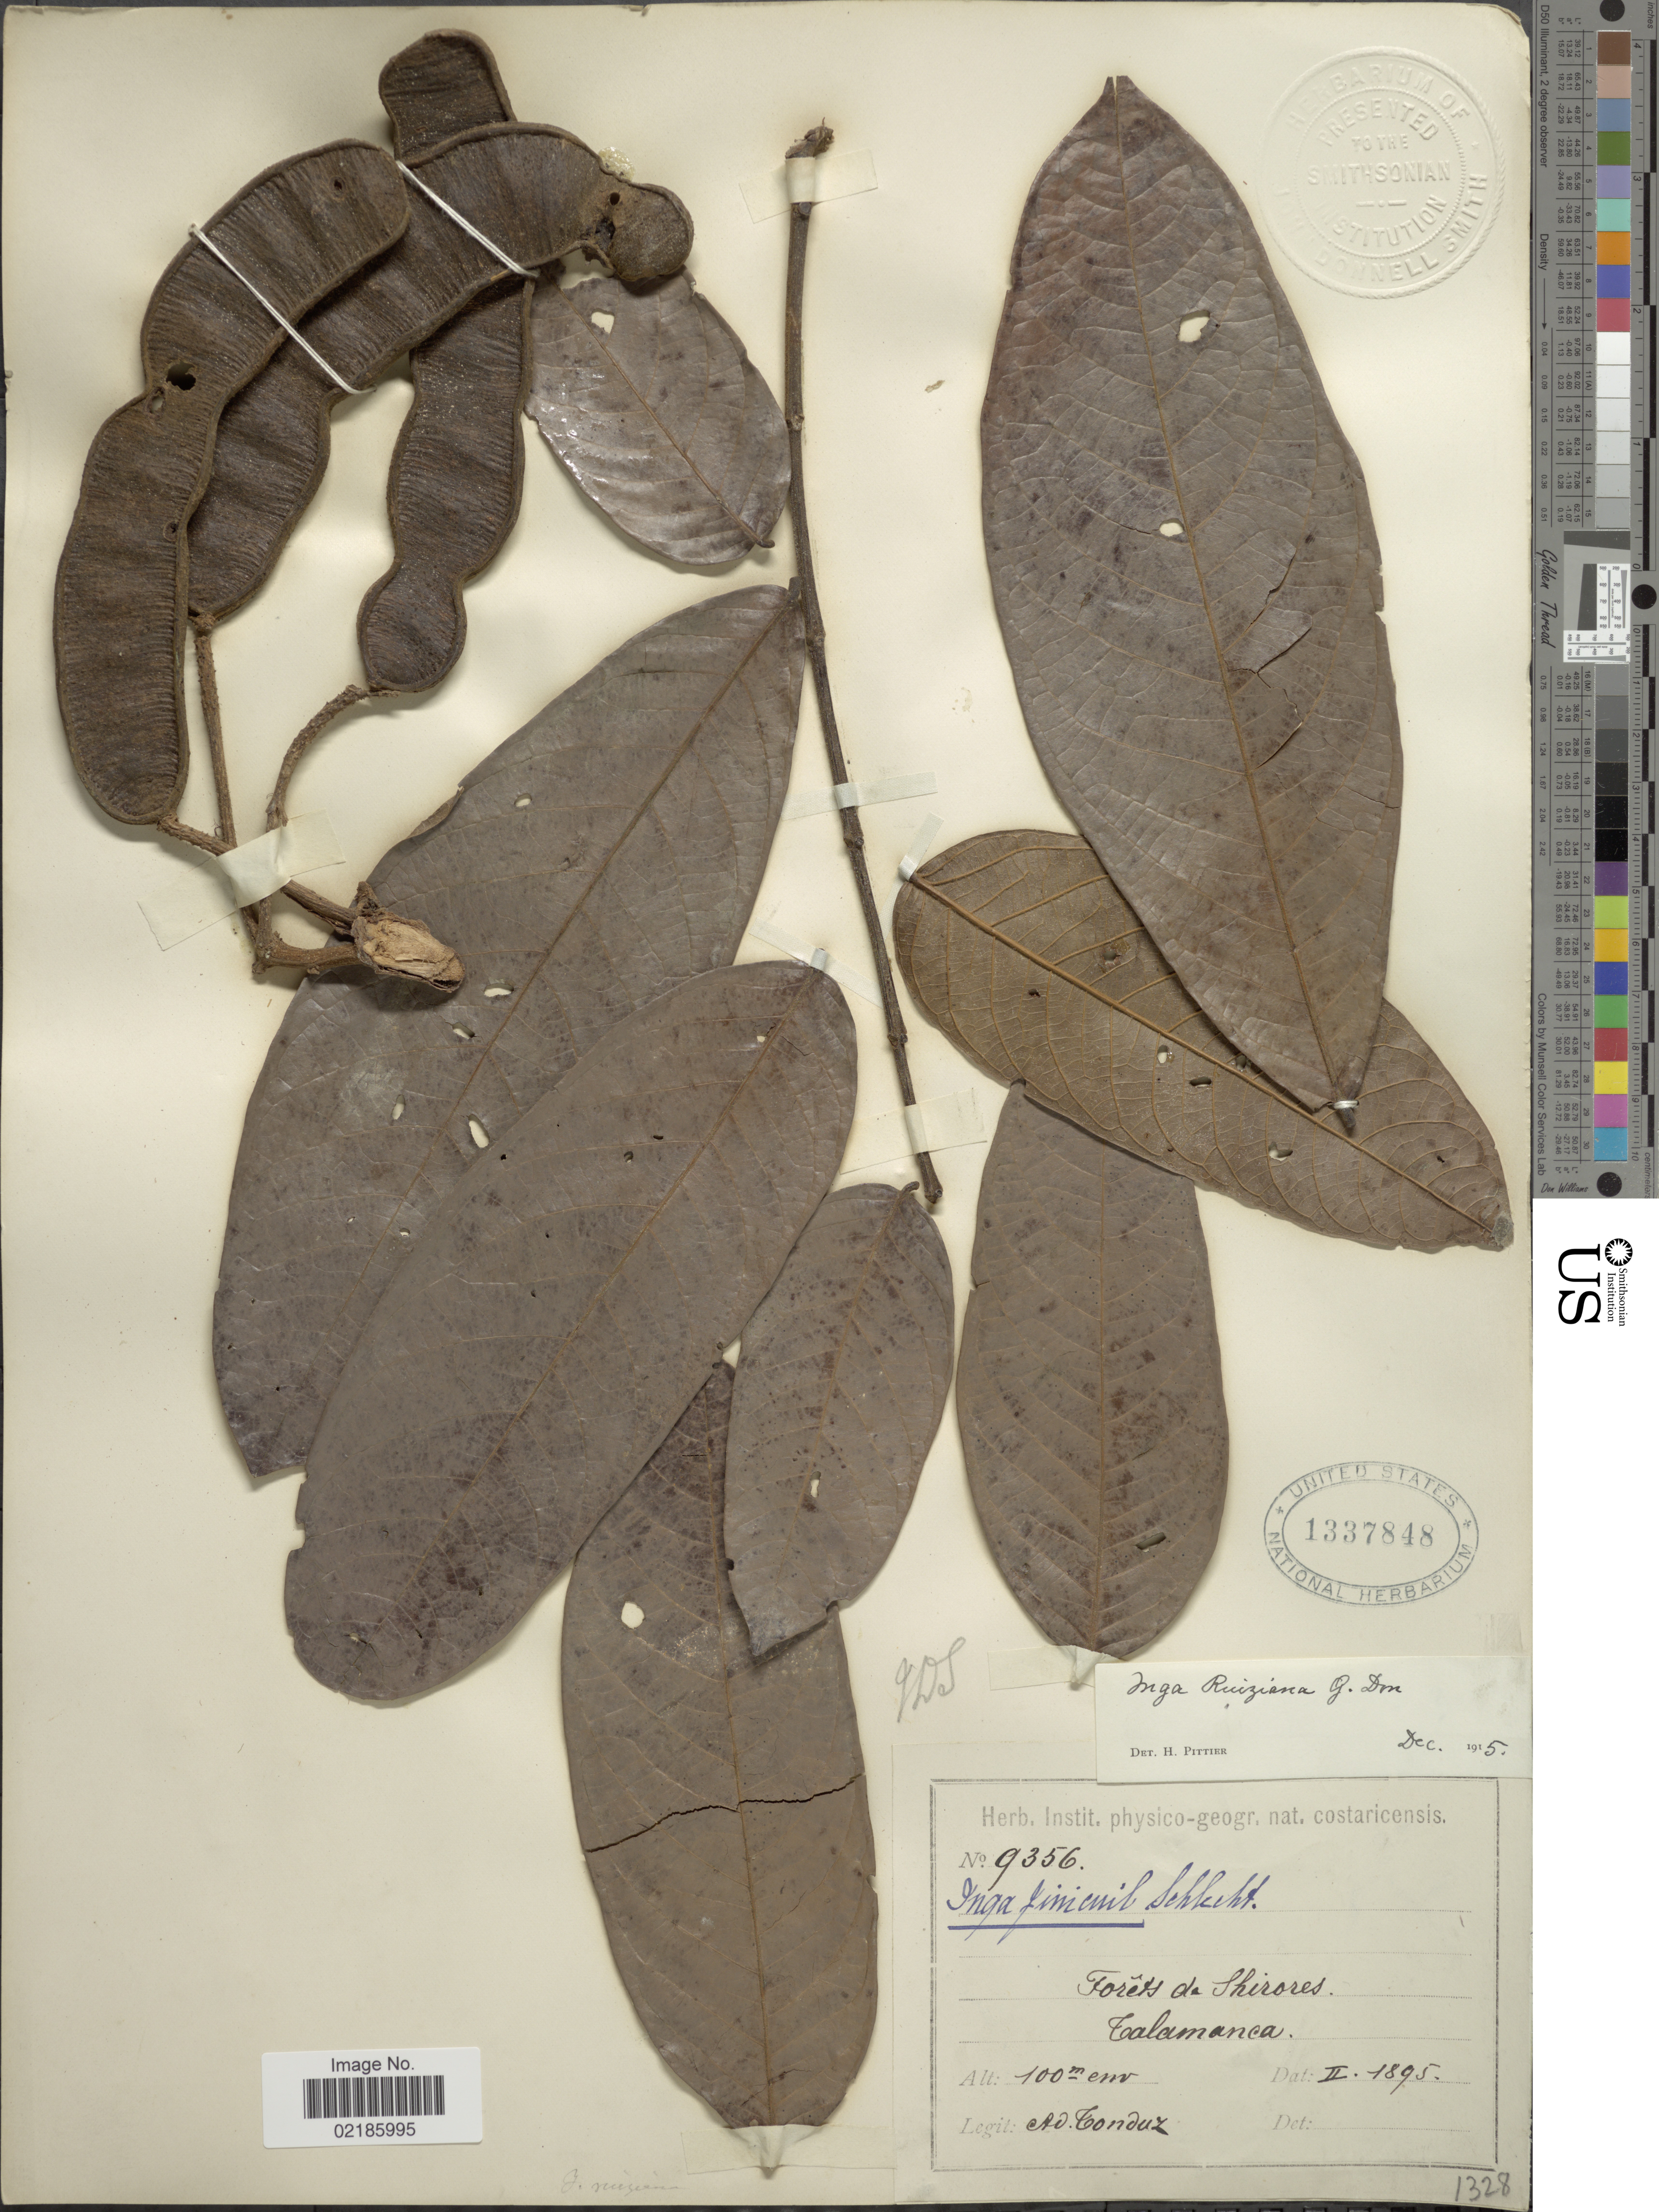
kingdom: Plantae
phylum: Tracheophyta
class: Magnoliopsida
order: Fabales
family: Fabaceae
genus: Inga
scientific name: Inga ruiziana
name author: G. Don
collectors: A. Tonduz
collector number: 9356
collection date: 1895-02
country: Costa Rica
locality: Forets de Shirores. Talamanca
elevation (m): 100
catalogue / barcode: US 1337848